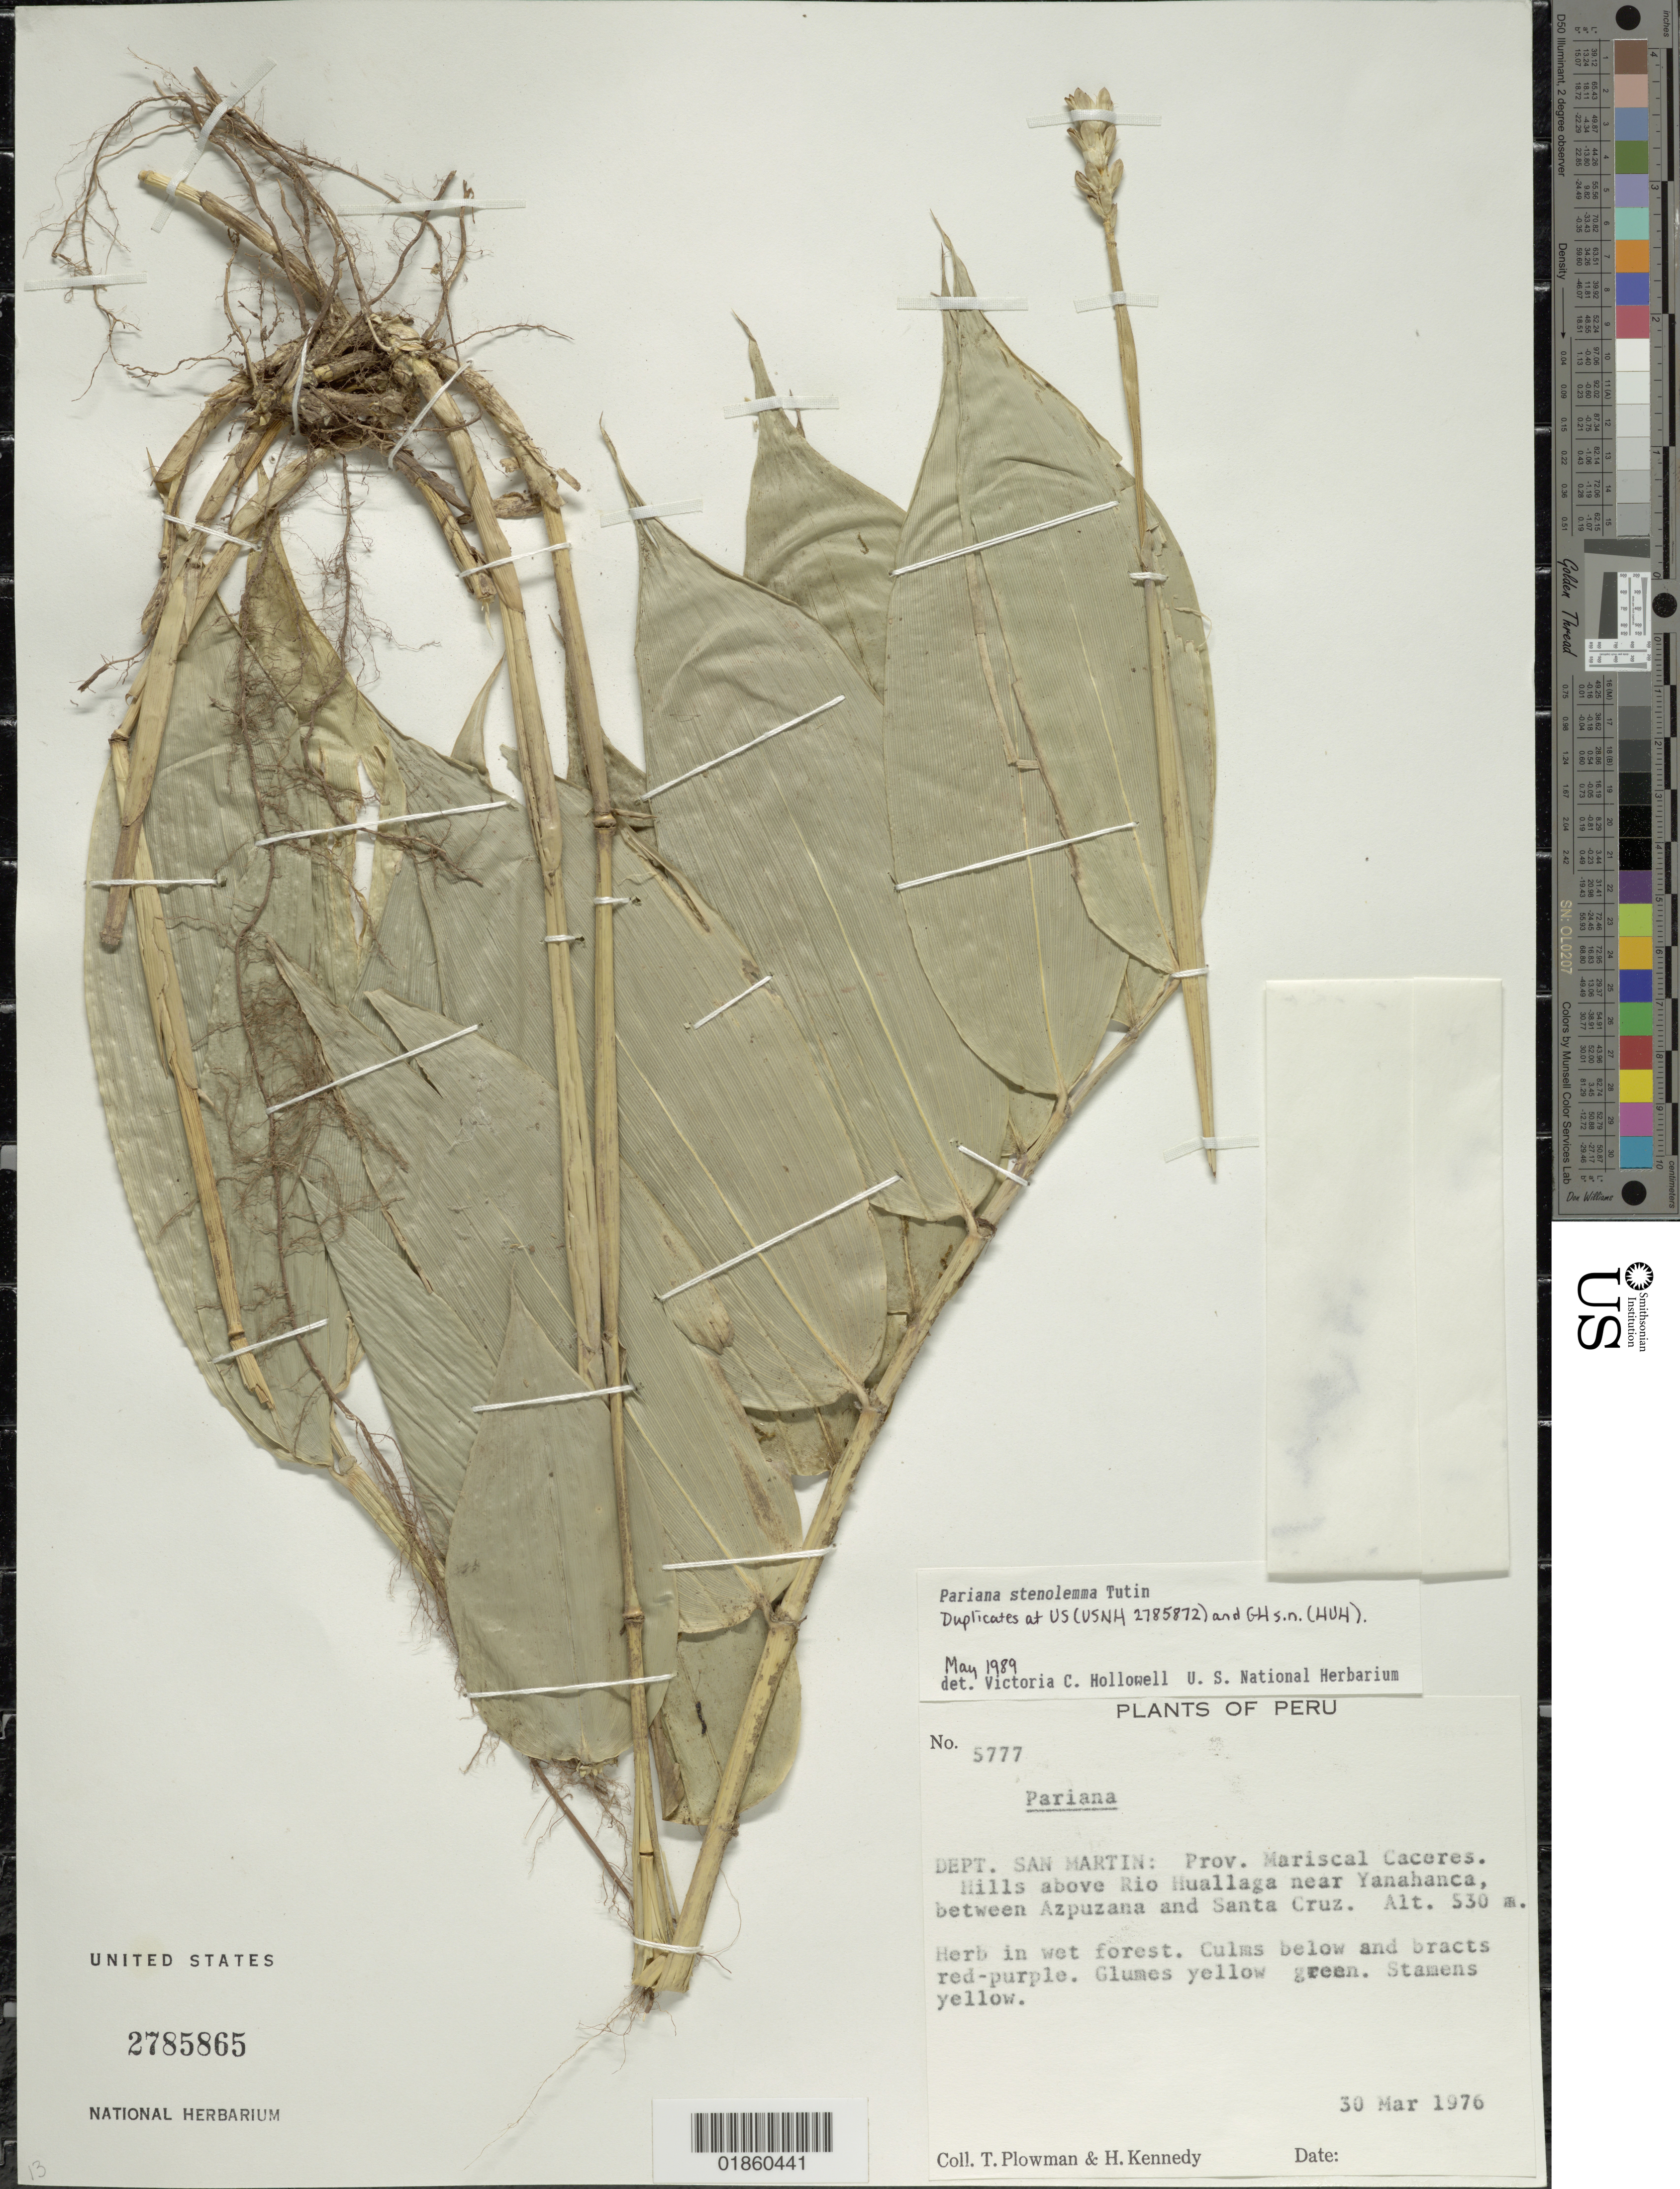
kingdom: Plantae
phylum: Tracheophyta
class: Liliopsida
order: Poales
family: Poaceae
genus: Pariana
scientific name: Pariana stenolemma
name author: Tutin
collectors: T. Plowman & H. Kennedy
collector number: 5777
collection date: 1976-03-30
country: Peru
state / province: San Martín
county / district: Mariscal Cáceres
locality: Hills above Rio Huallaga near Yanahanca, between Azpuzana and Santa Cruz.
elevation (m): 530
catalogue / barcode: US 2785865